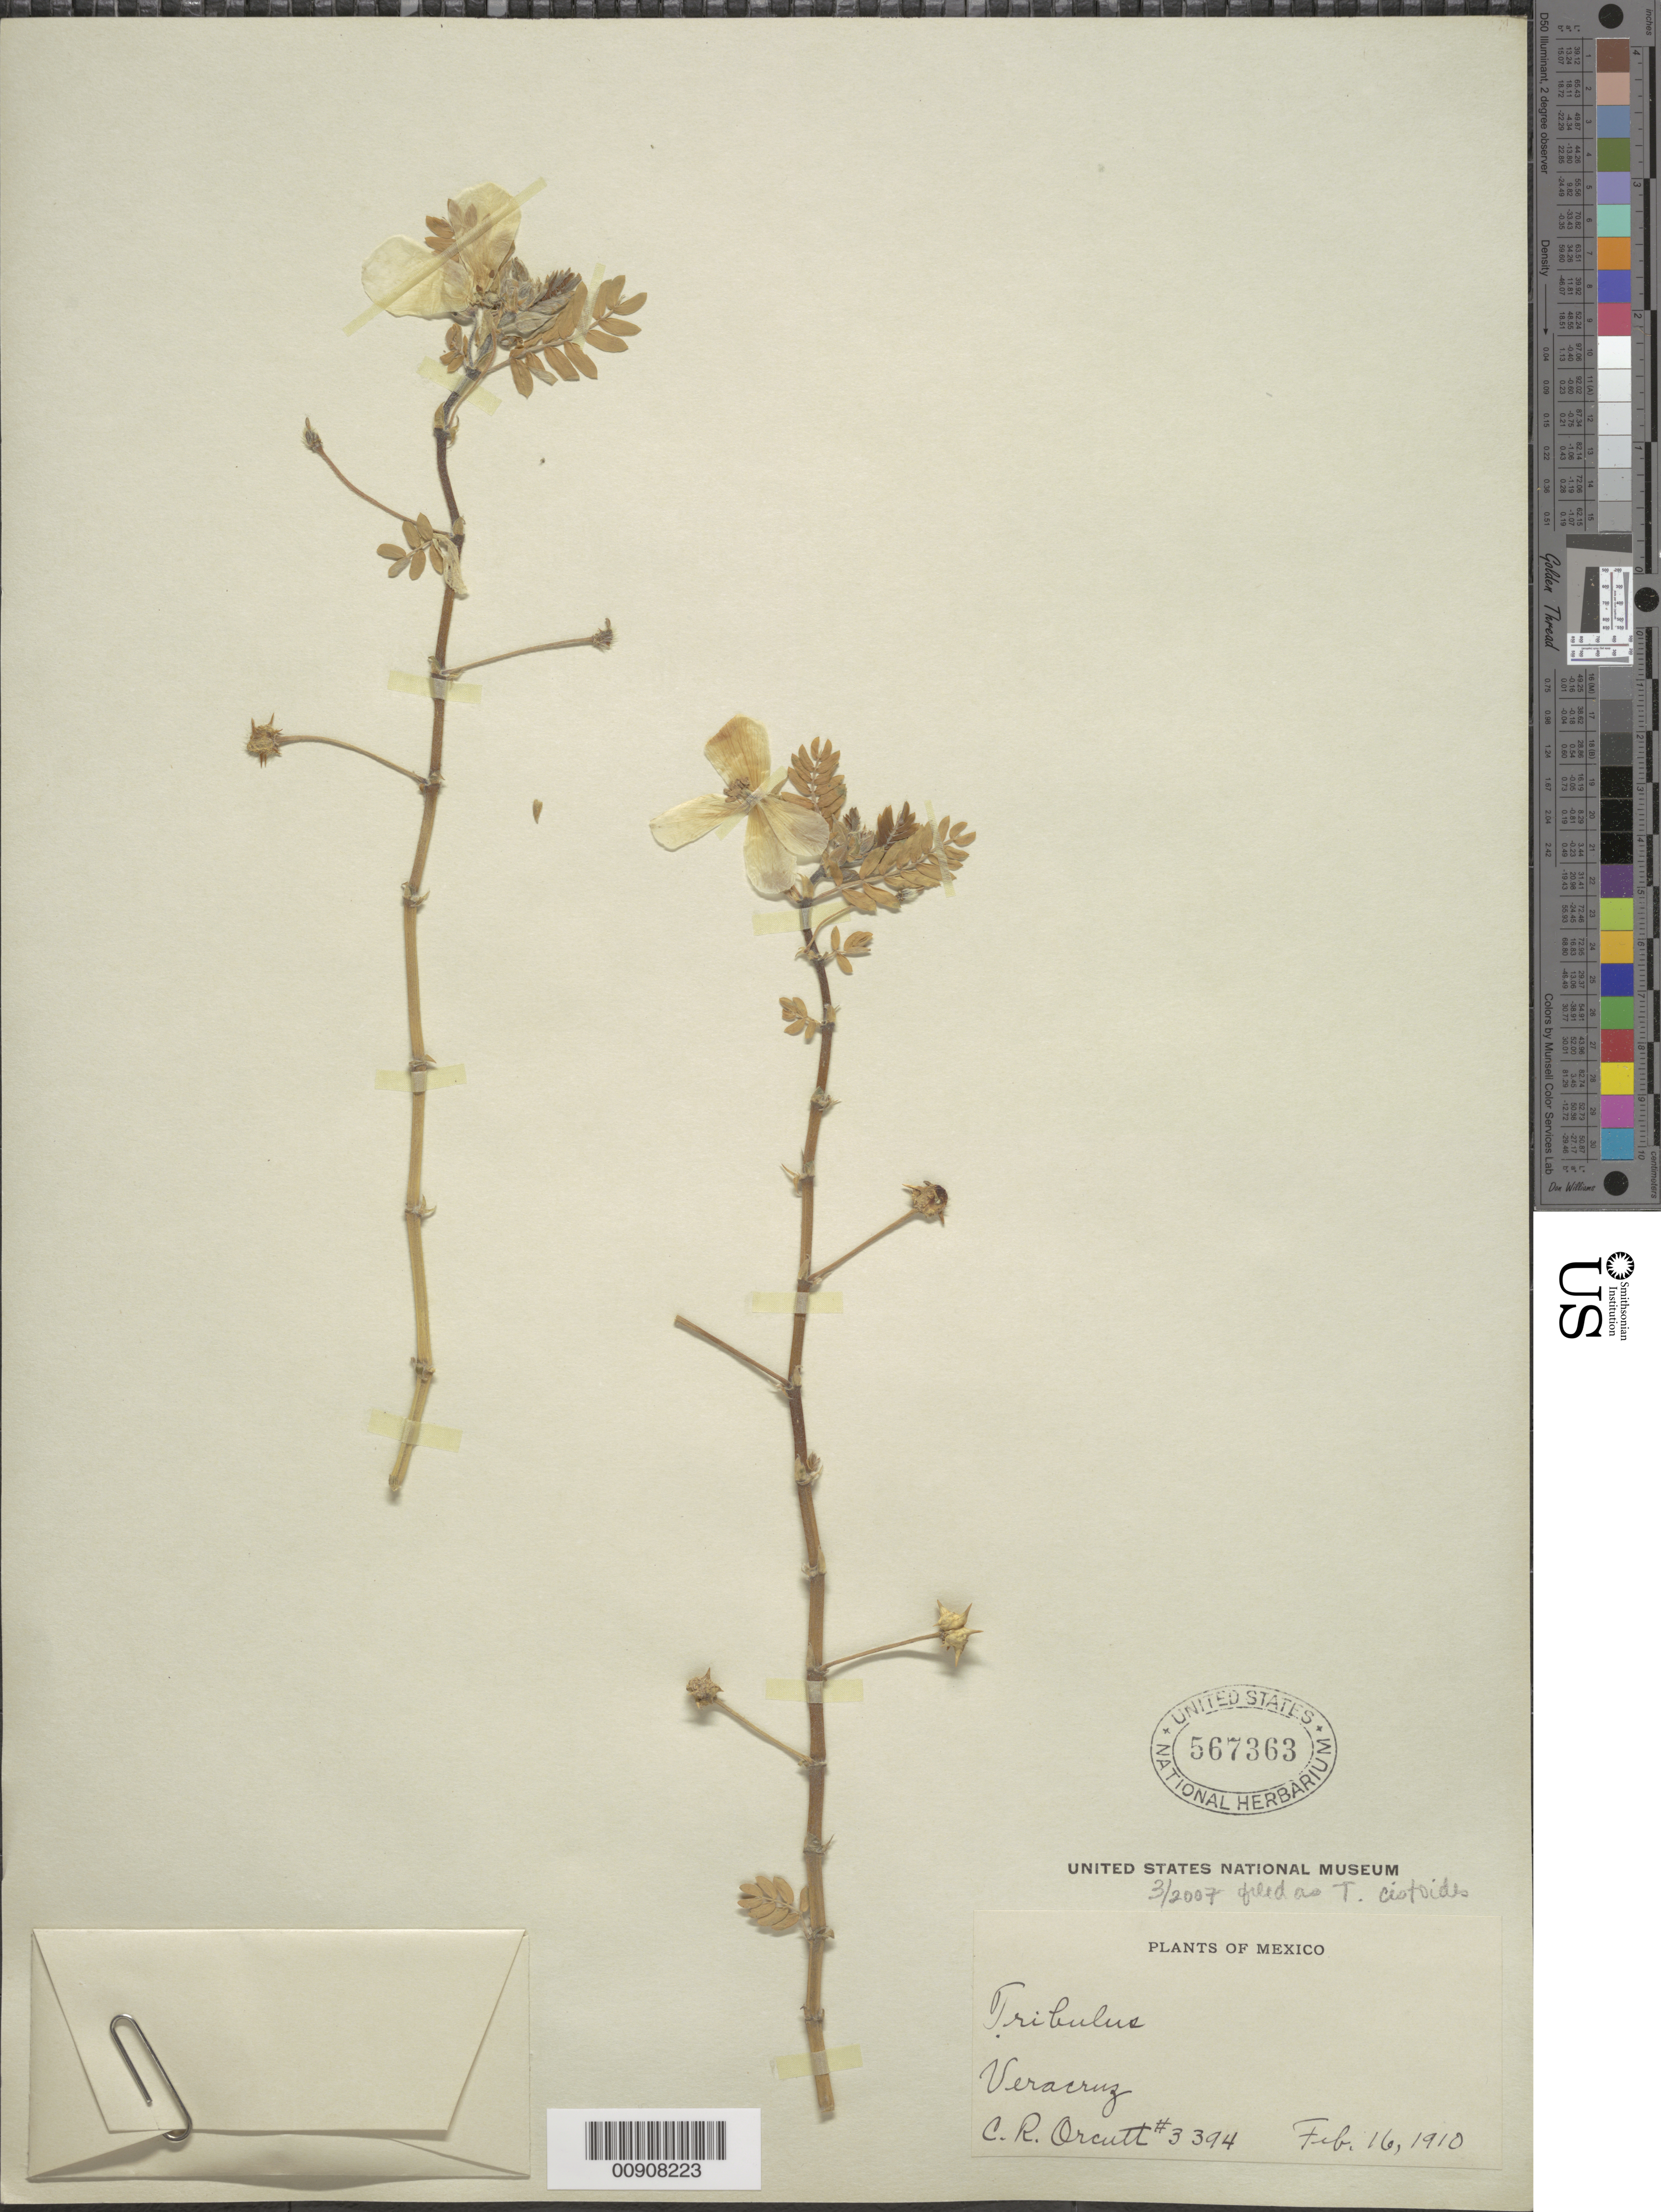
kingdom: Plantae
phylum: Tracheophyta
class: Magnoliopsida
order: Zygophyllales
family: Zygophyllaceae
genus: Tribulus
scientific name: Tribulus cistoides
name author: L.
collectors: C. R. Orcutt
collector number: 3394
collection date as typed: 16 Feb 1910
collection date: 1910-02-16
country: Mexico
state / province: Veracruz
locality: Veracruz.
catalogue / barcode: US 567363